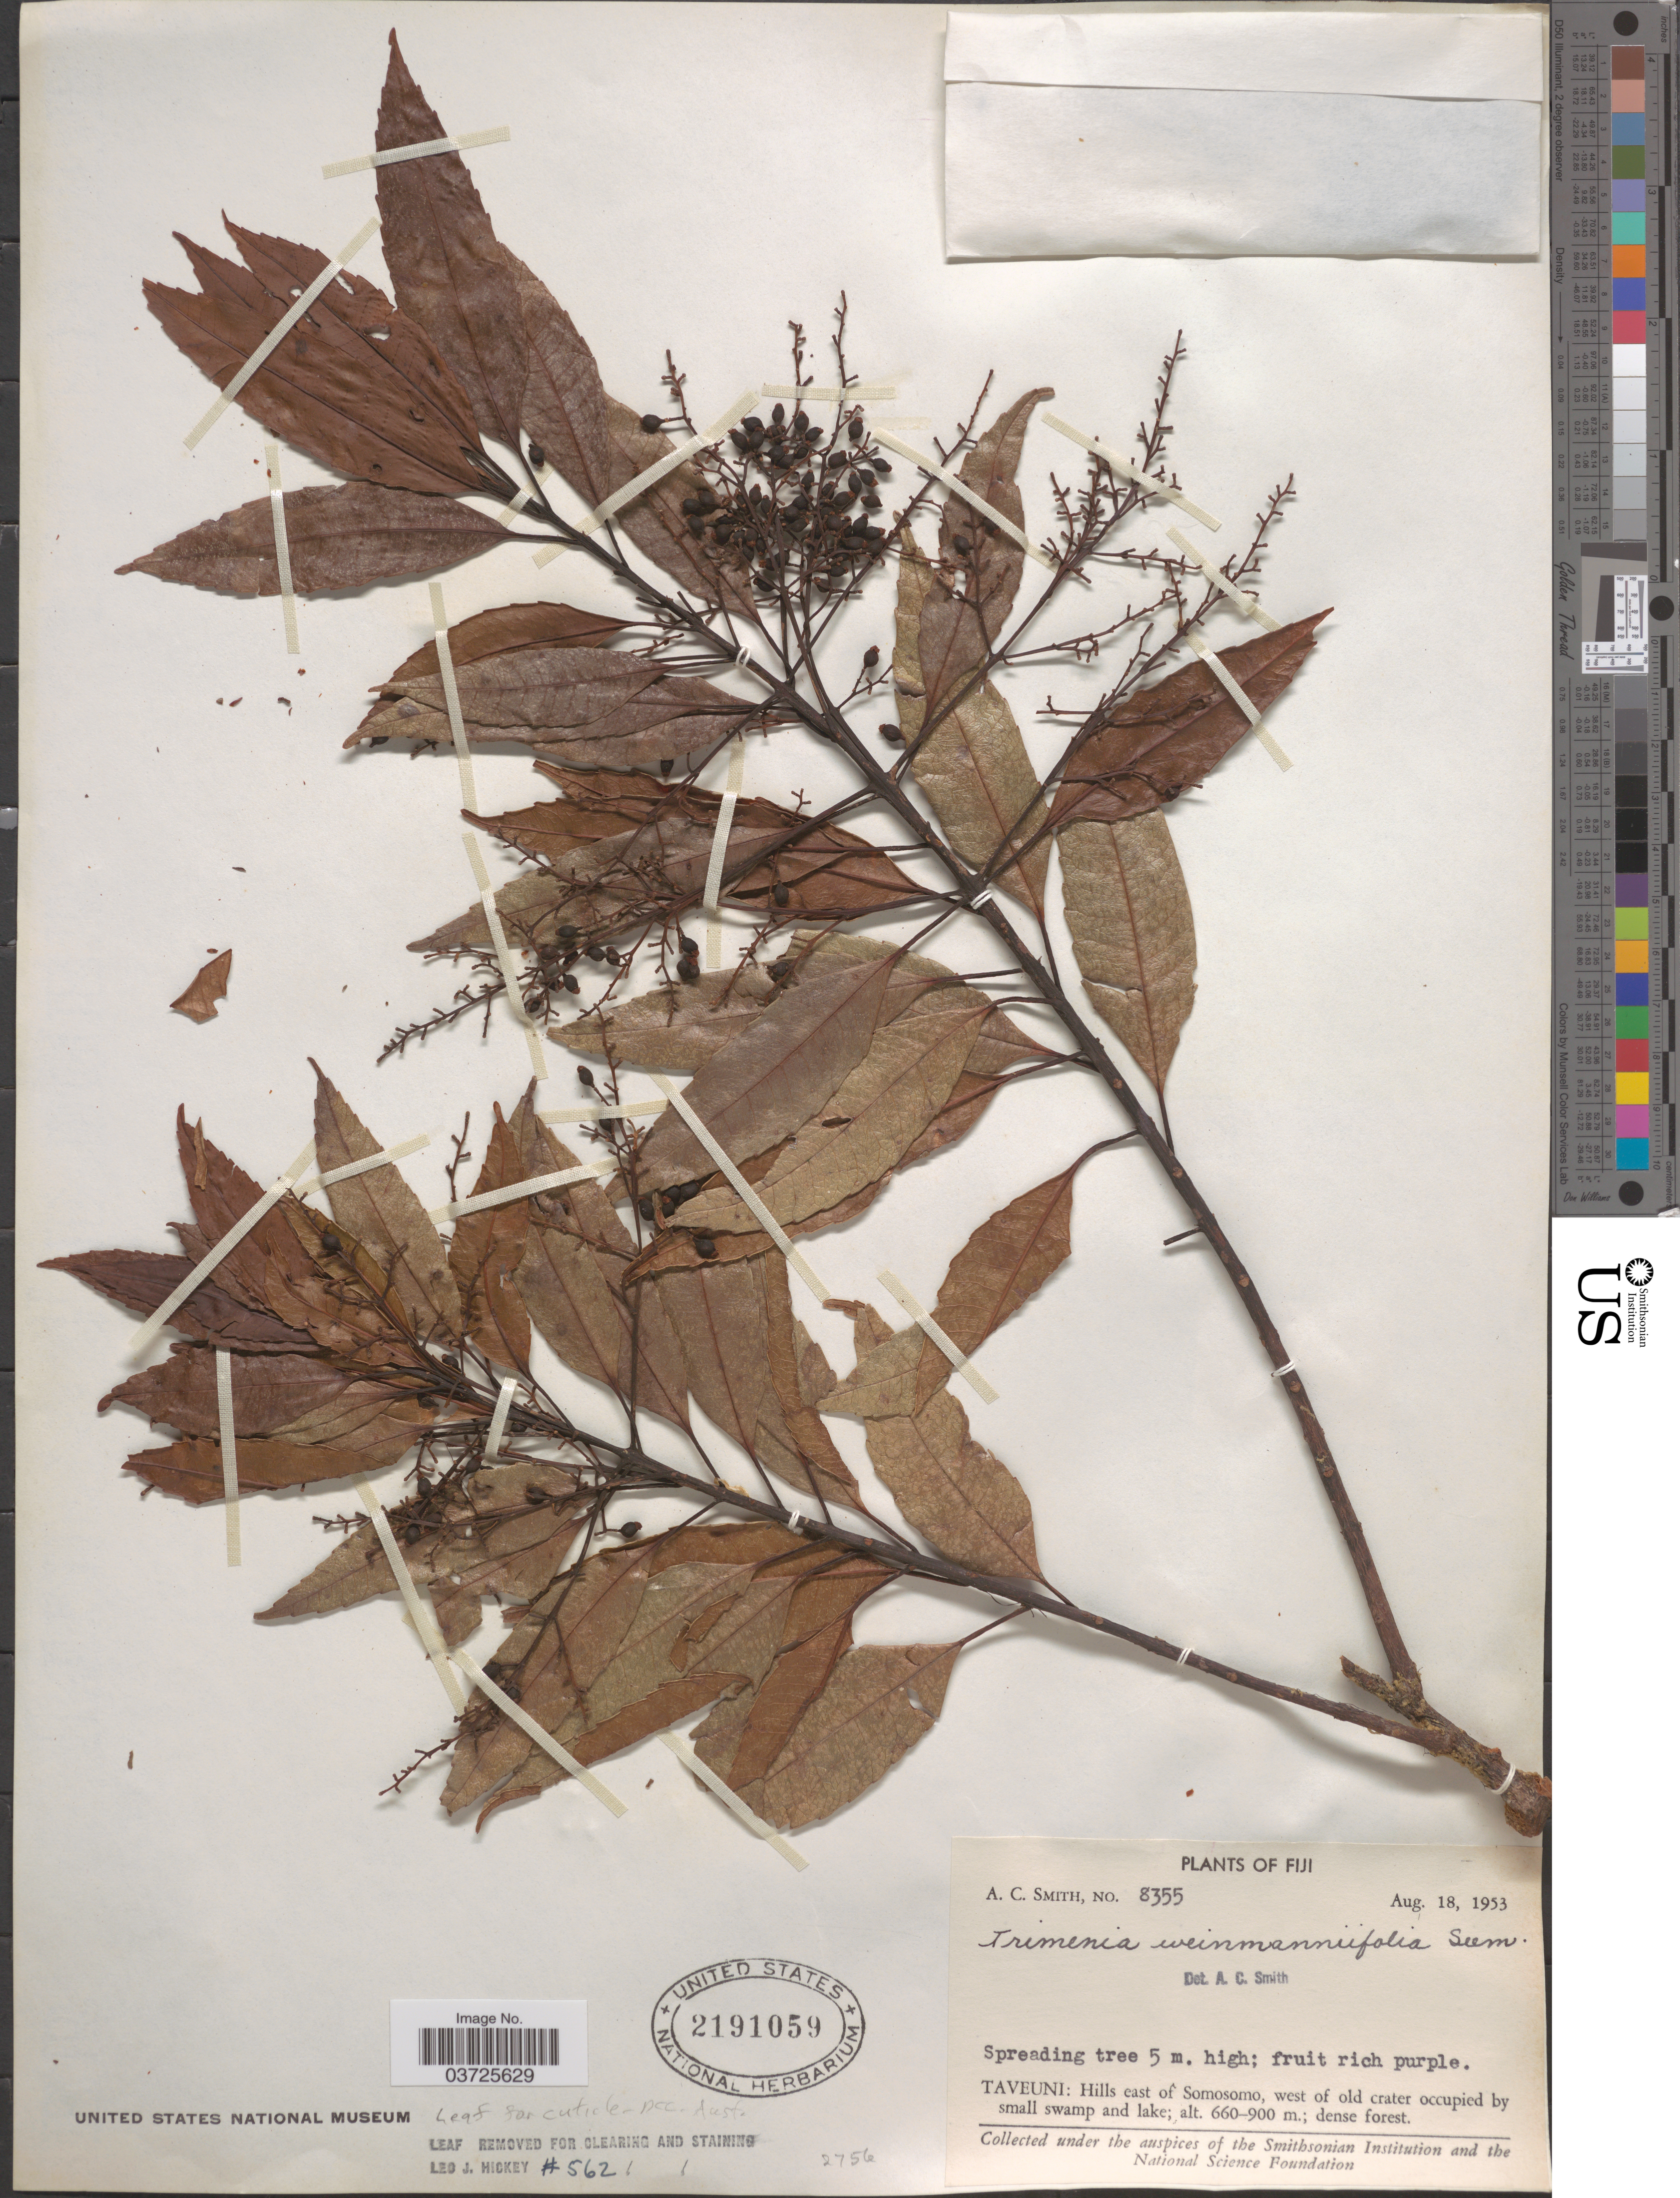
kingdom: Plantae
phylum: Tracheophyta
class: Magnoliopsida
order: Austrobaileyales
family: Trimeniaceae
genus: Trimenia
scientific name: Trimenia weinmanniifolia subsp. bougainvilleensis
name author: Rodenb.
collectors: A. C. Smith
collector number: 8355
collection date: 1953-08-18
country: Fiji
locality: Taveuni: Hills east of Somosomo, west of old crater occupied by small swamp and lake.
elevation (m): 660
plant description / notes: Fruit temporarily sampled for micro-CT scanning.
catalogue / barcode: US 2191059